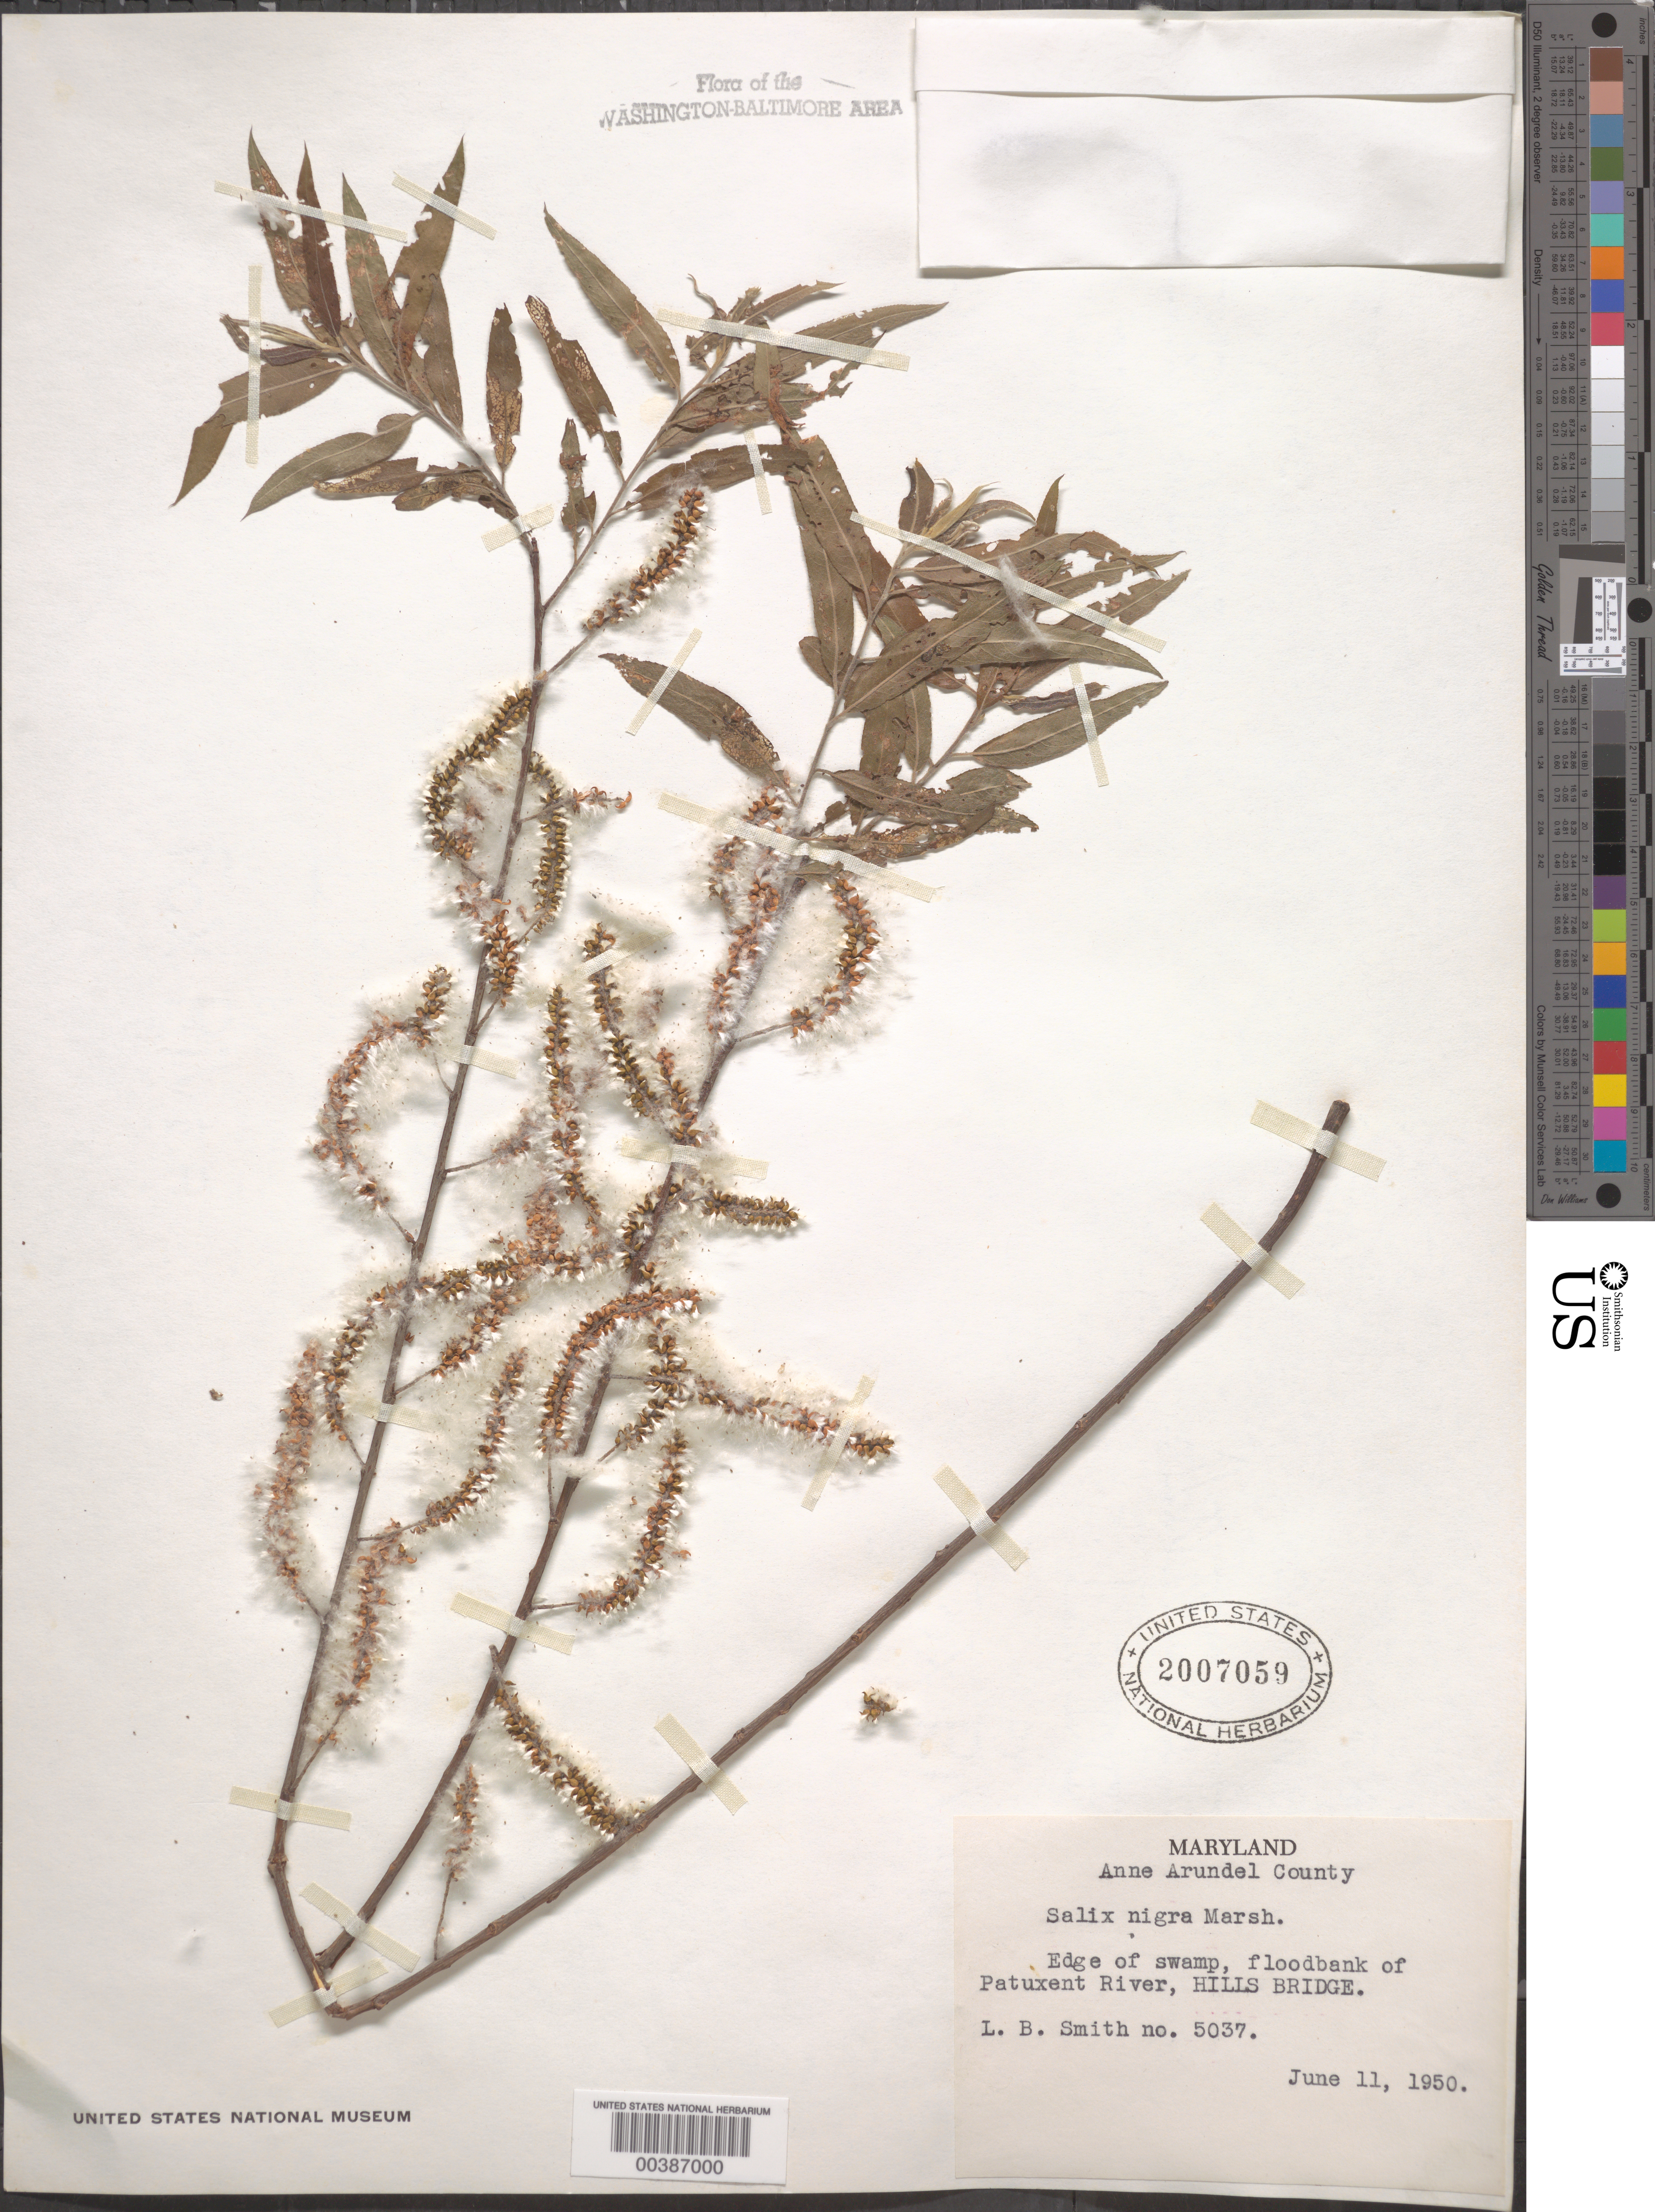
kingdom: Plantae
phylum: Tracheophyta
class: Magnoliopsida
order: Malpighiales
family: Salicaceae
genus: Salix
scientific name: Salix nigra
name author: Marshall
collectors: L. Smith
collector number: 5037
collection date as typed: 11 Jun 1950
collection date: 1950-06-11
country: United States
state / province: Maryland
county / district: Anne Arundel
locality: Patuxent River, Hills Bridge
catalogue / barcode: US 2007059